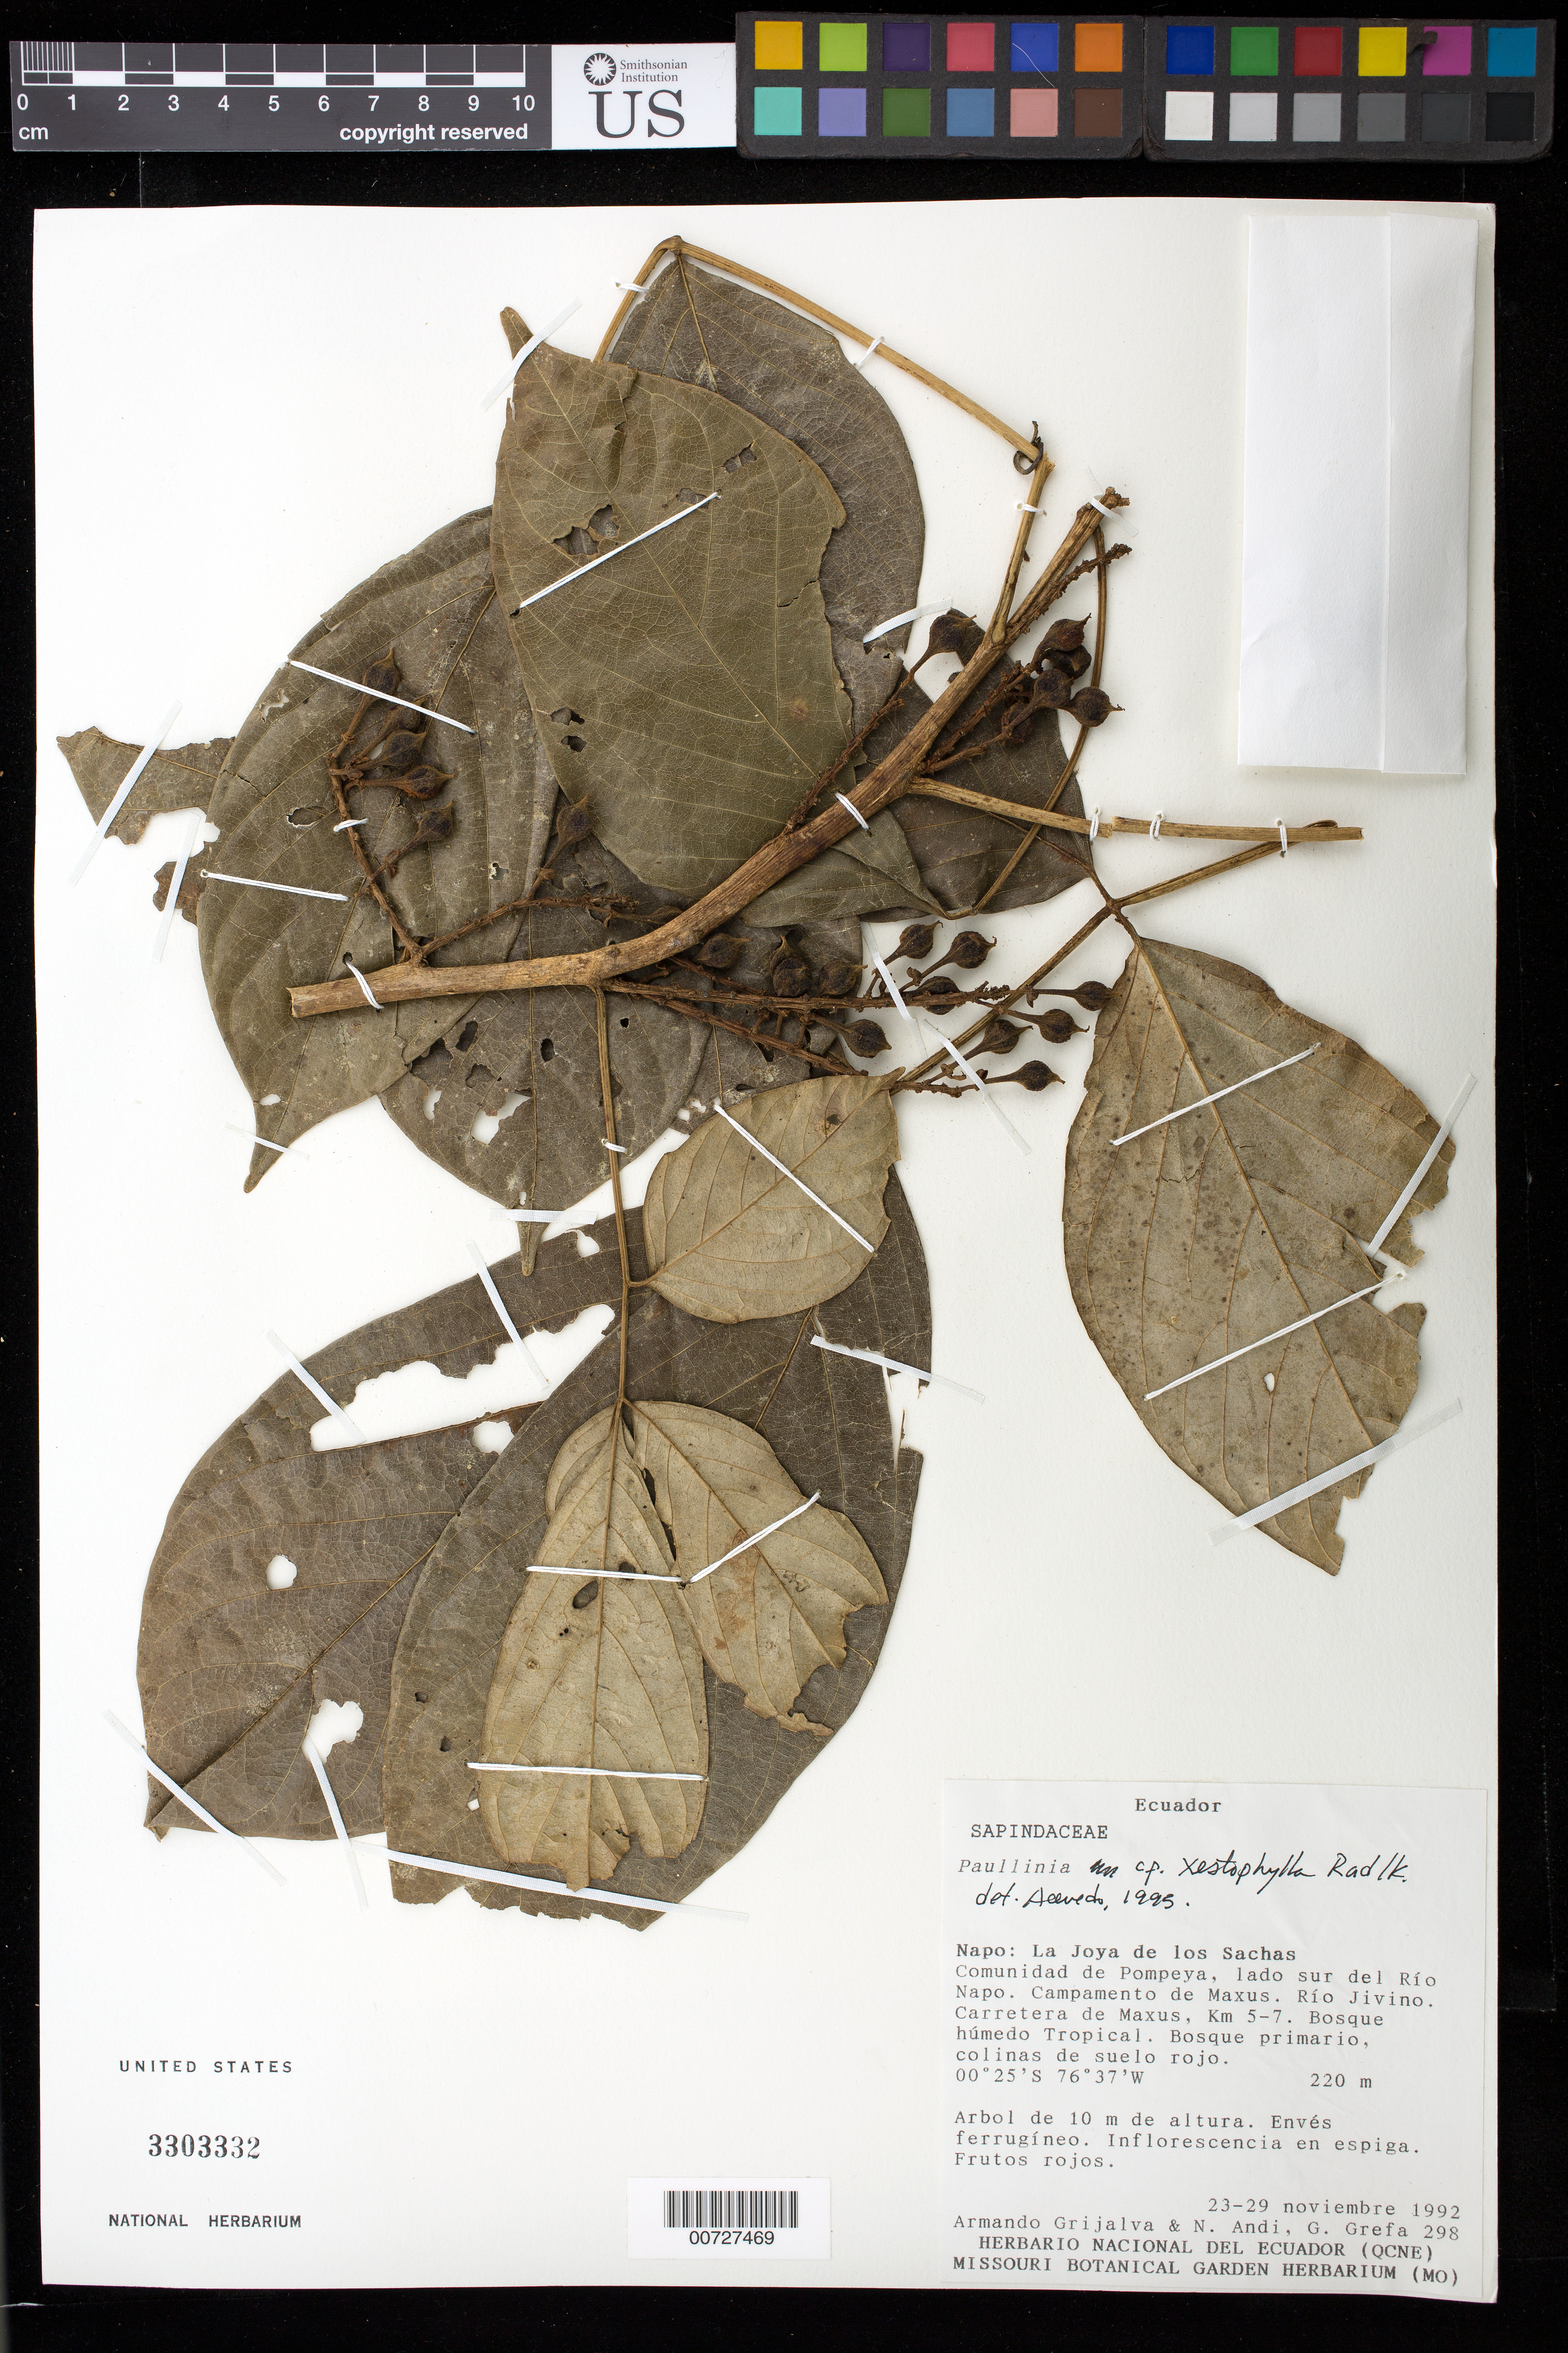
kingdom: Plantae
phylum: Tracheophyta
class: Magnoliopsida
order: Sapindales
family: Sapindaceae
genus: Paullinia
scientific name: Paullinia xestophylla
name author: Radlk.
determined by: Acevedo-Rodríguez, P., (BOT), Smithsonian Institution - National Museum of Natural History (UNITED STATES)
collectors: A. Grijalva P., N. Andi & G. Grefa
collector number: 298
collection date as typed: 23 Nov 1992 to 29 Nov 1992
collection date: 1992-11-23/1992-11-29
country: Ecuador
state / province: Napo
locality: La Joya de los Sachas, comunidad de Pompeya, lado sur del Río Napo. Campamento de Maxus, km 5-7.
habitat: Bosque humedo tropical. Bosque primario, colinas de suelo rojo.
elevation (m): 220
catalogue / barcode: US 3303332